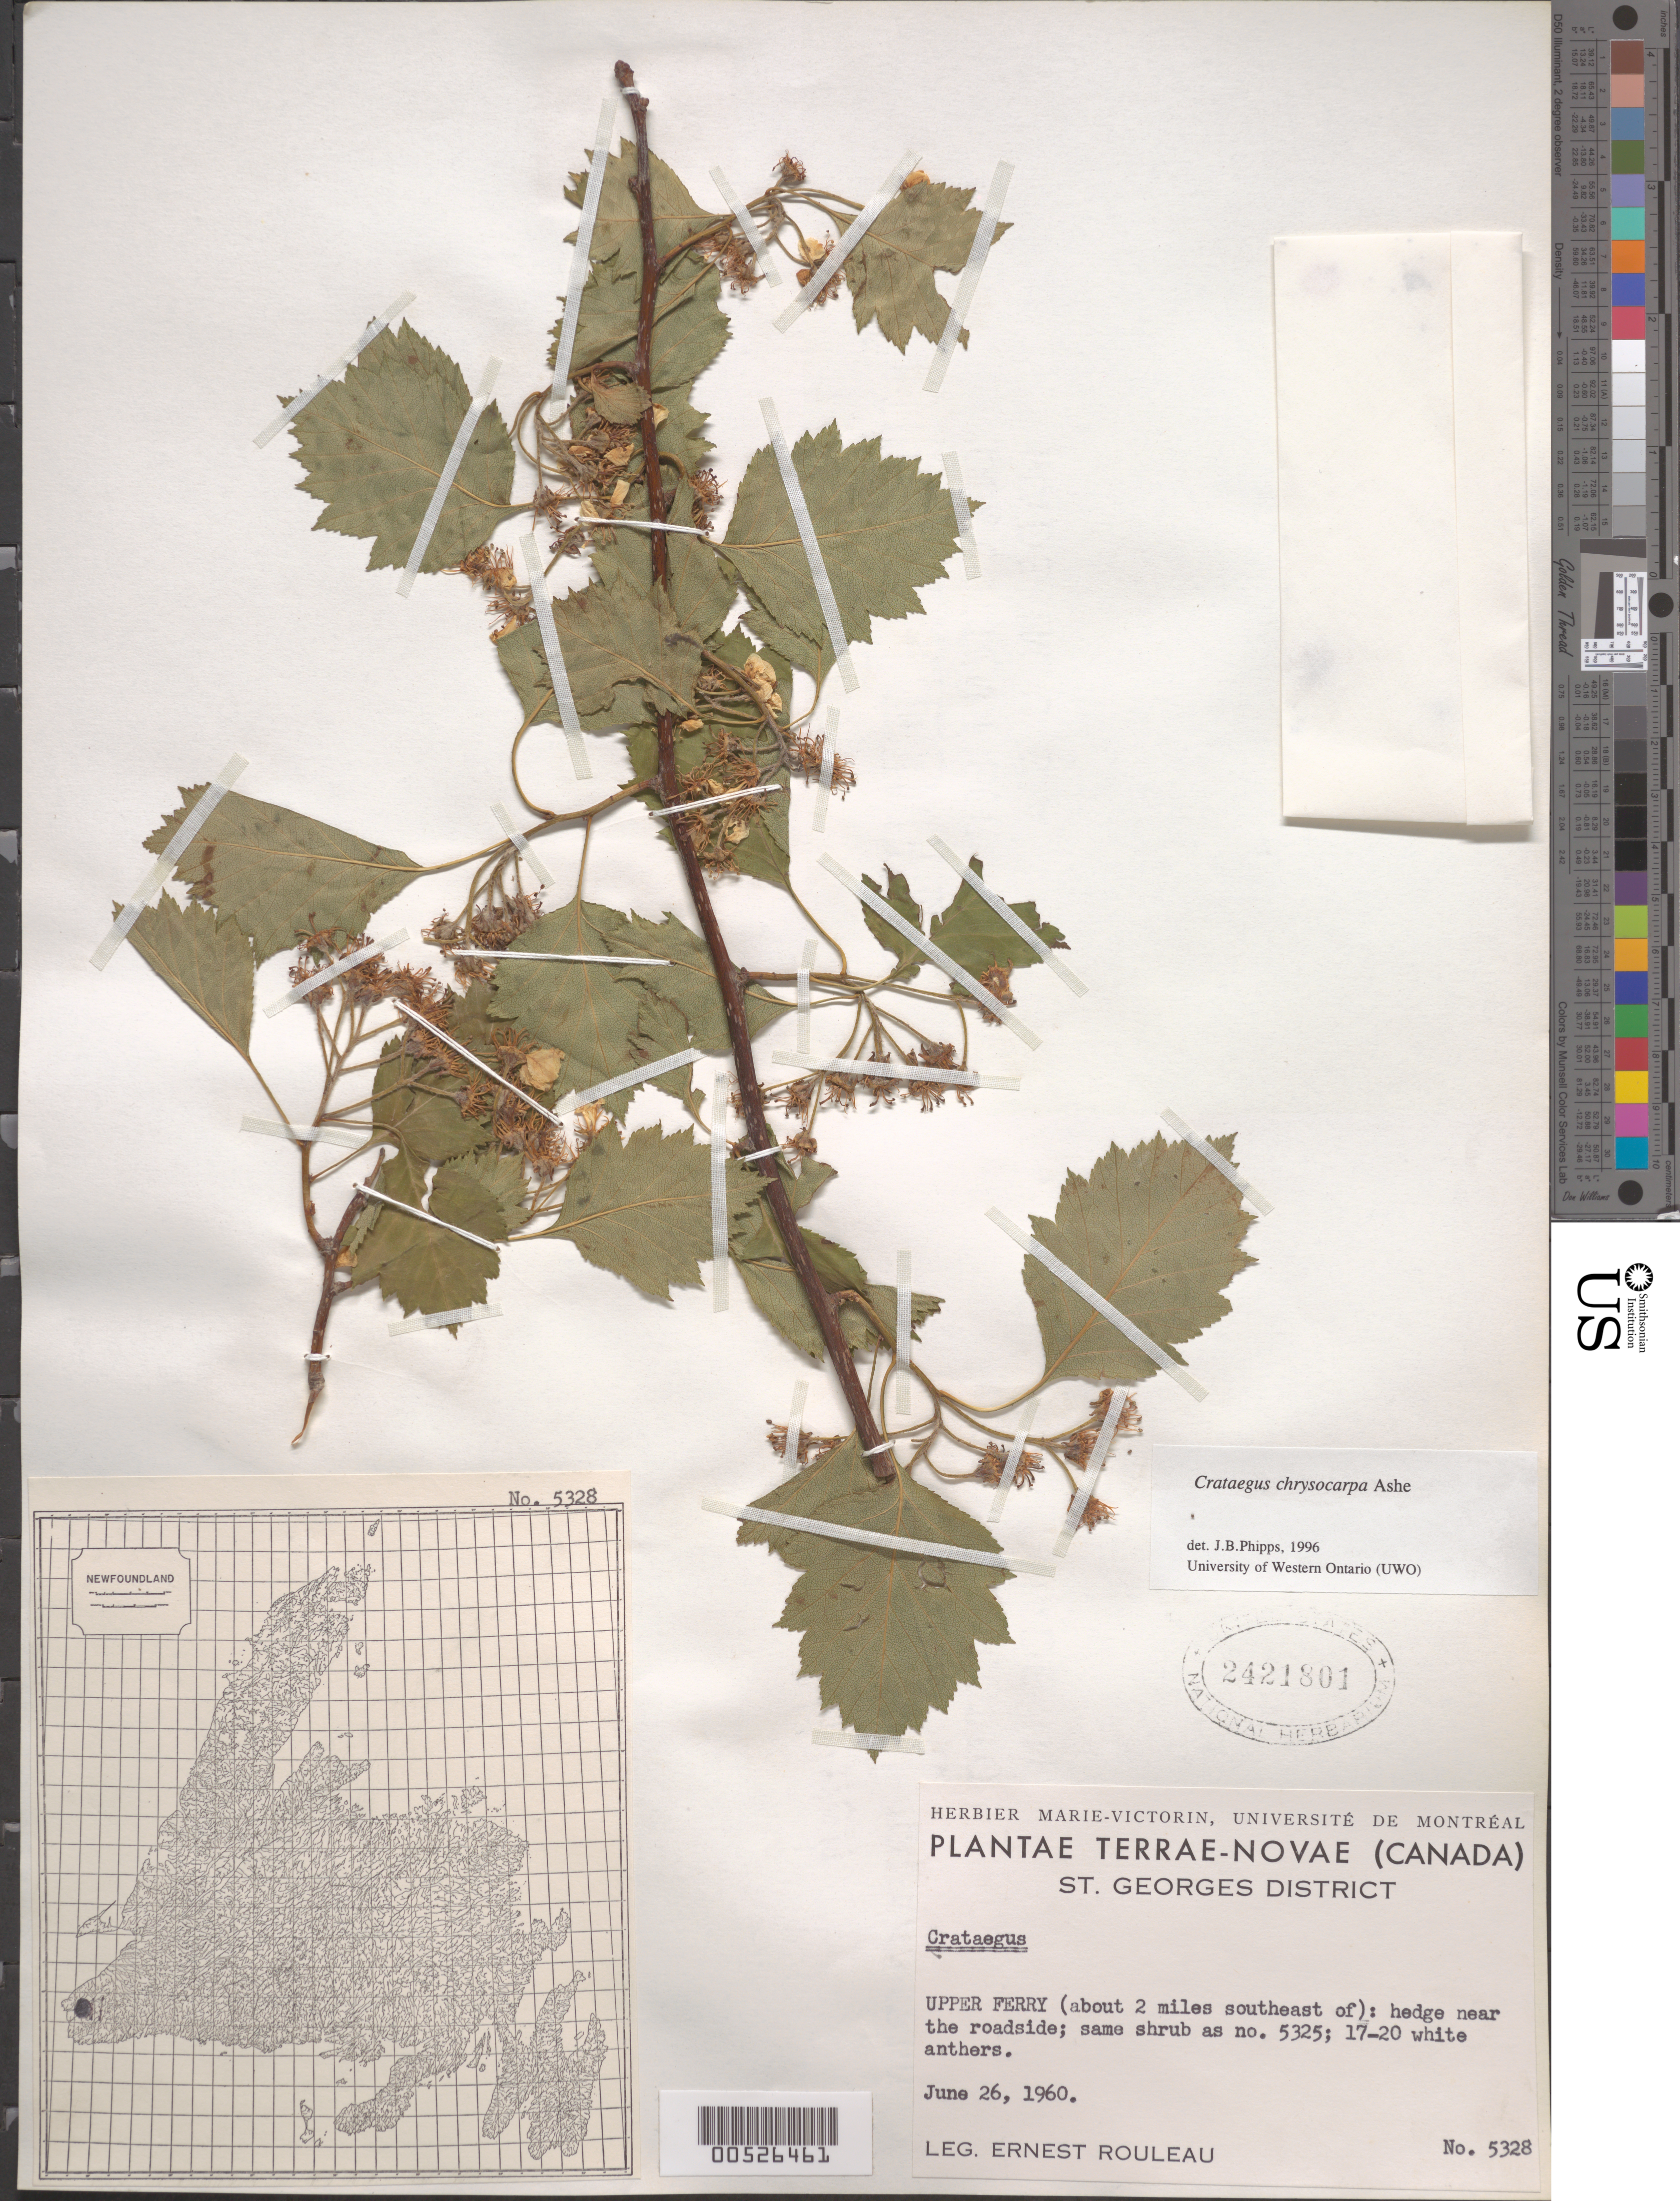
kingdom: Plantae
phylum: Tracheophyta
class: Magnoliopsida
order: Rosales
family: Rosaceae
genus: Crataegus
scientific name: Crataegus chrysocarpa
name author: Ashe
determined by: Phipps, James B., (UWO), University of Western Ontario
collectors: E. Rouleau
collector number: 5328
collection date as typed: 26 Jun 1960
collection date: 1960-06-26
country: Canada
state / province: Newfoundland and Labrador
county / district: St. George's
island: Newfoundland Island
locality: Upper Ferry (about 2 miles SE of)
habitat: hedge near the roadside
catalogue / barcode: US 2421801